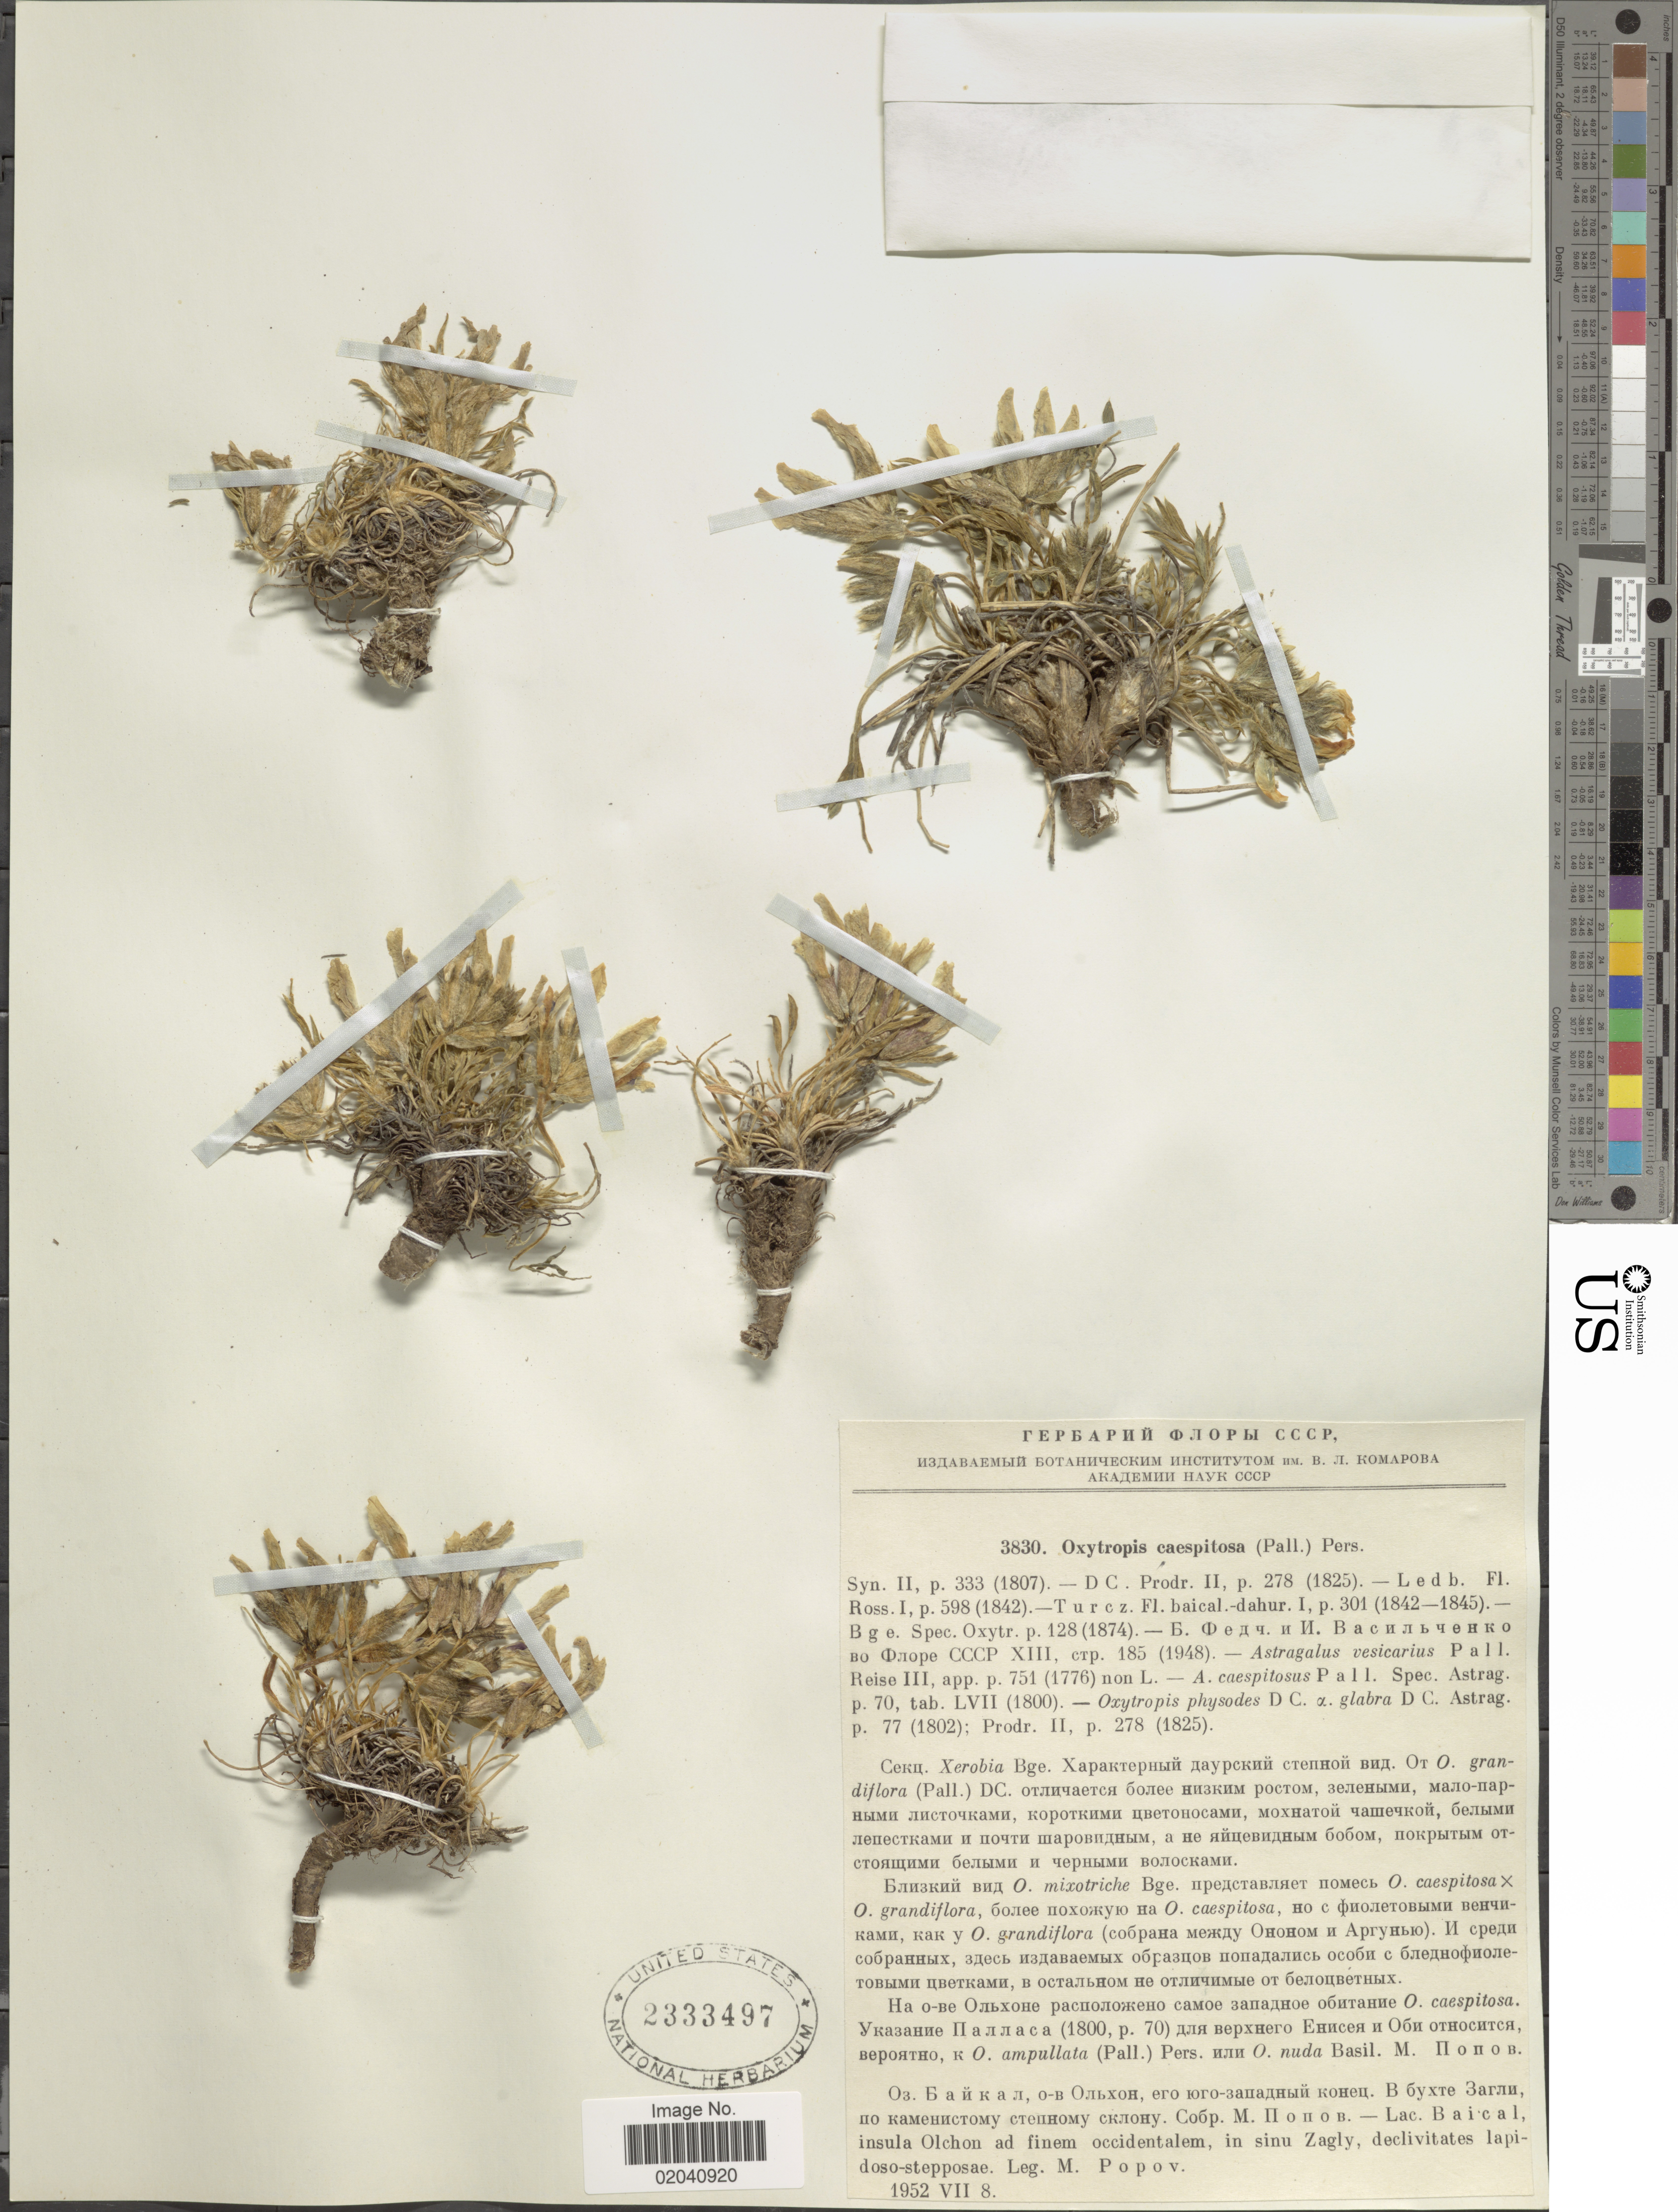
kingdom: Plantae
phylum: Tracheophyta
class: Magnoliopsida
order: Fabales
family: Fabaceae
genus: Oxytropis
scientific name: Oxytropis caespitosa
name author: (Pall.) Pers.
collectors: M. Popov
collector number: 3830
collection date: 1952-07-08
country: Russian Federation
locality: Lac. Baical, insula Olchon ad finem occidentalem, in sunu Zagly, declivitates lapidoso-stepposae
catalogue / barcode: US 2333497